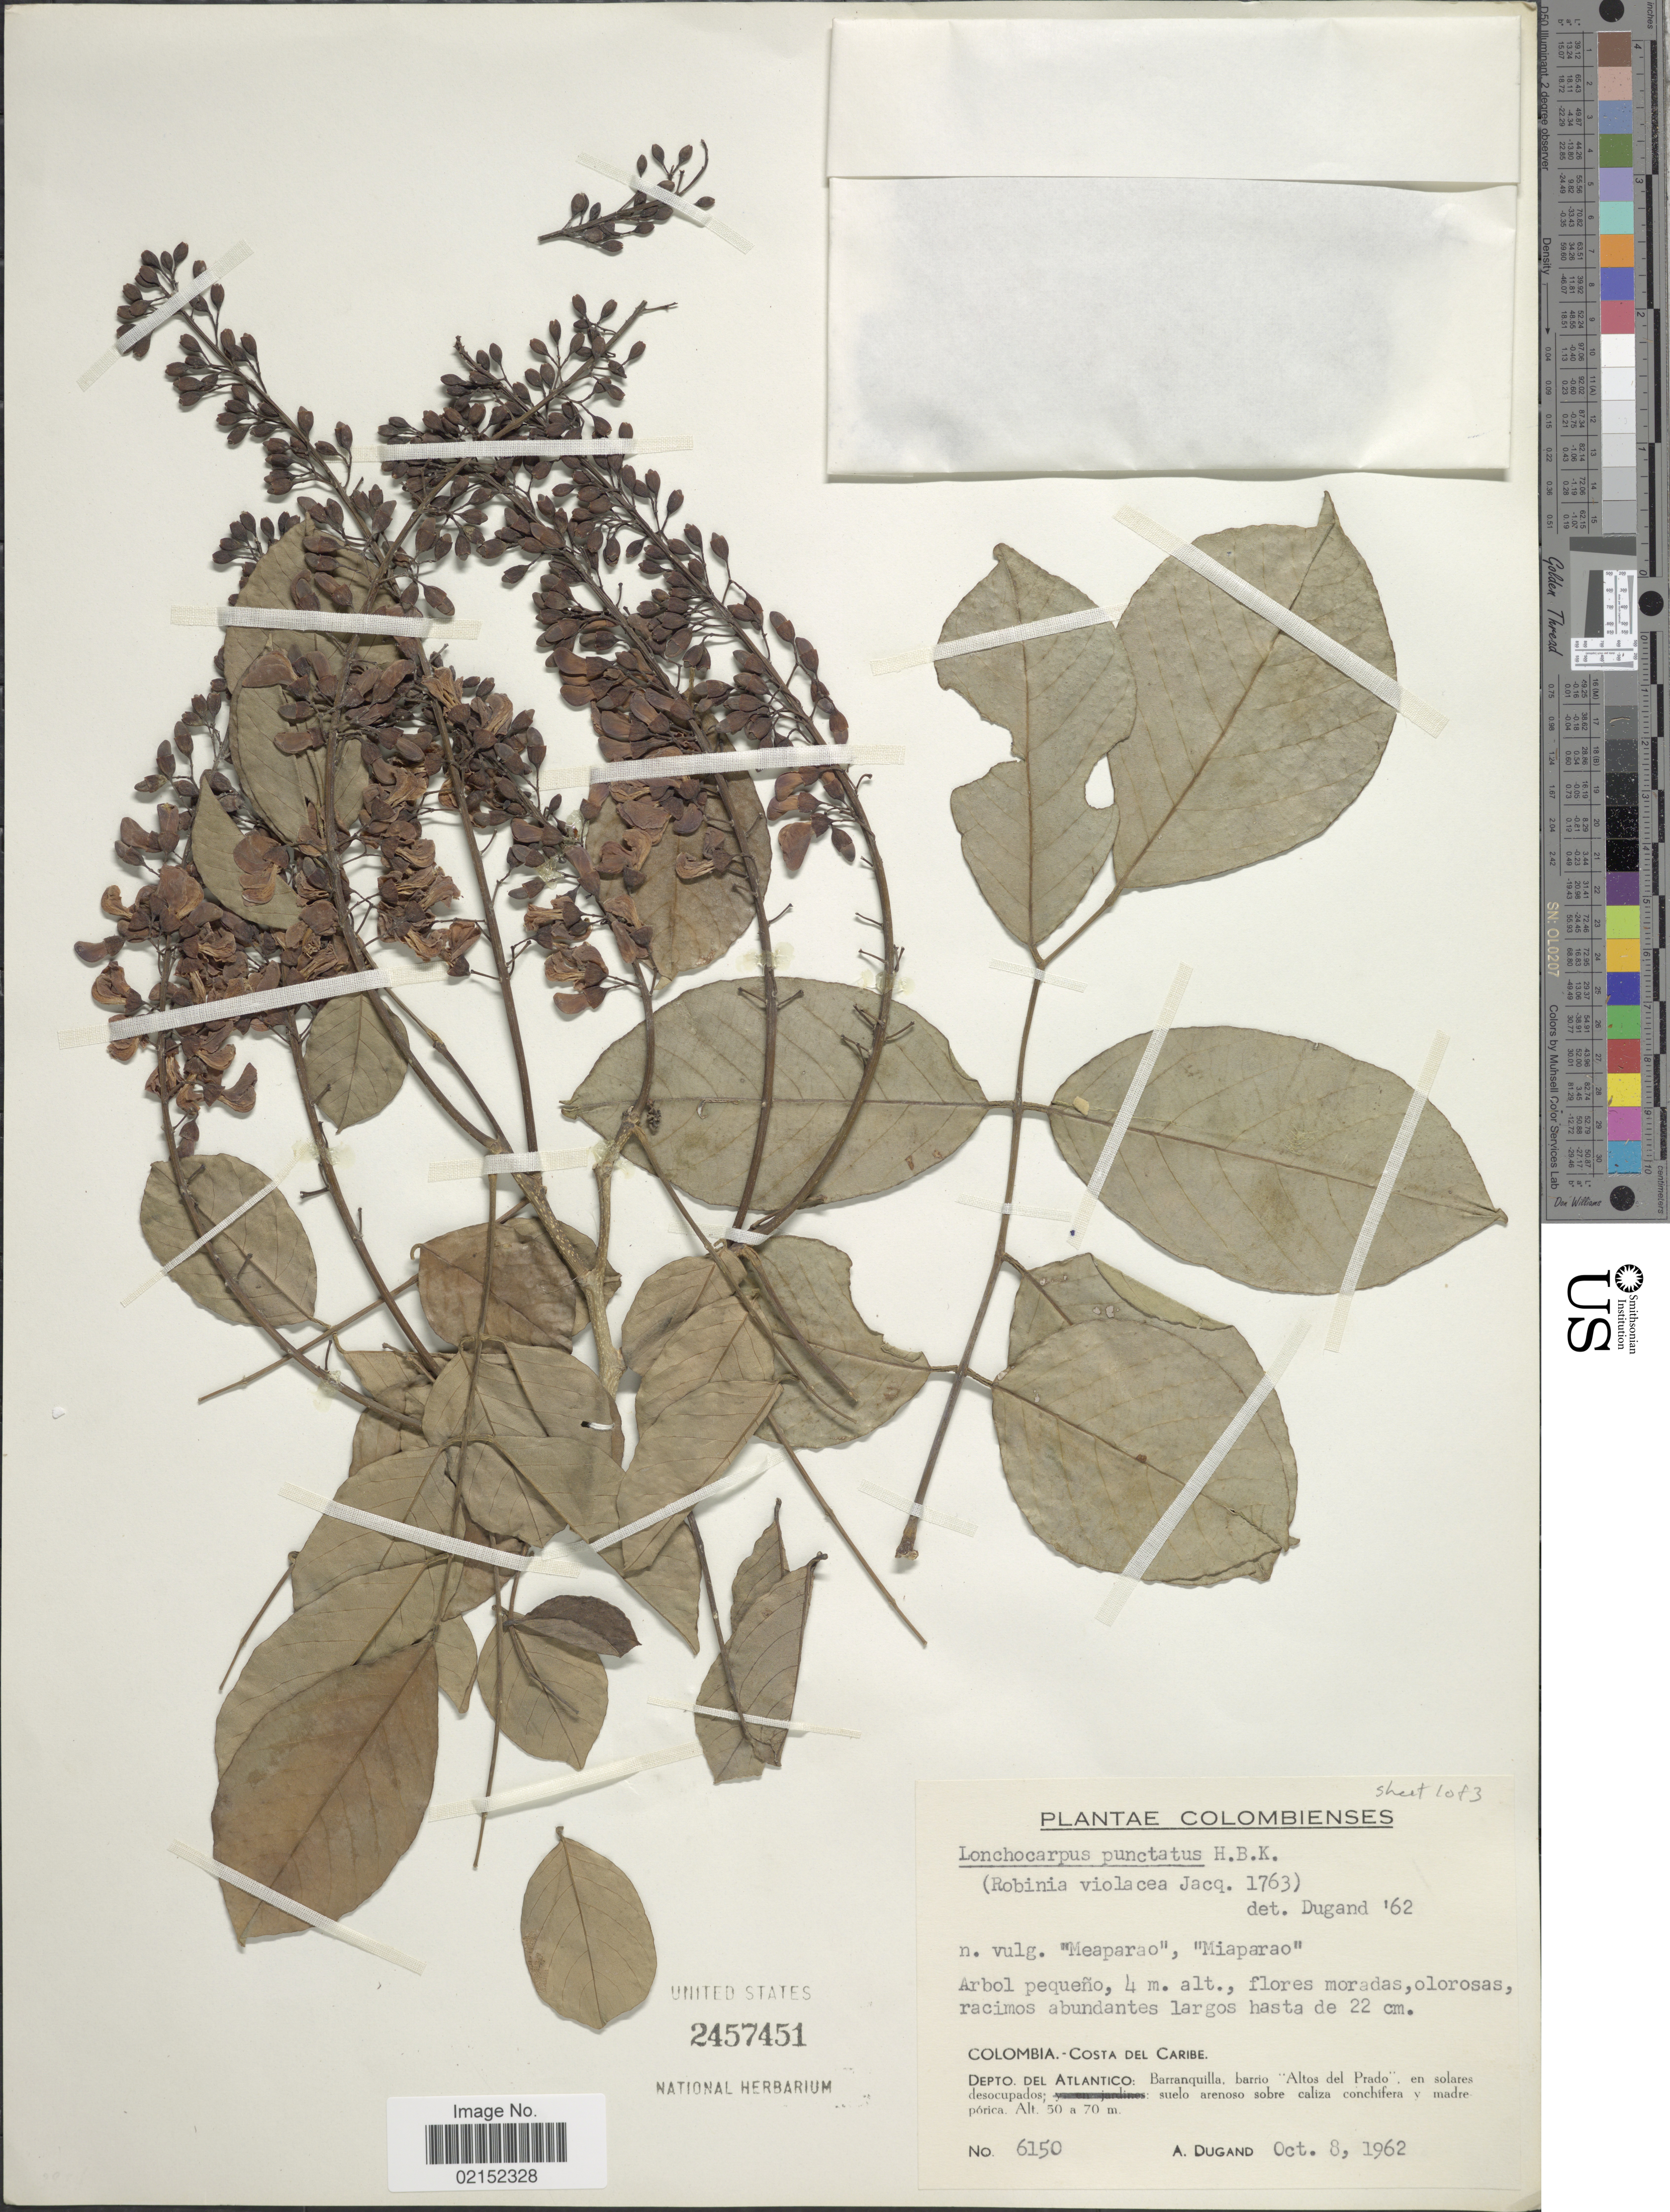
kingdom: Plantae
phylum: Tracheophyta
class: Magnoliopsida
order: Fabales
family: Fabaceae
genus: Lonchocarpus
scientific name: Lonchocarpus punctatus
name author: Kunth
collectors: A. Dugand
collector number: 6150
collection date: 1962-10-08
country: Colombia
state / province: Atlántico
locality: Colombienses, Costa del Caribe, Barranquilla, barrio "Altos del Prado", en solares desocupados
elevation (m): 50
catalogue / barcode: US 2457451